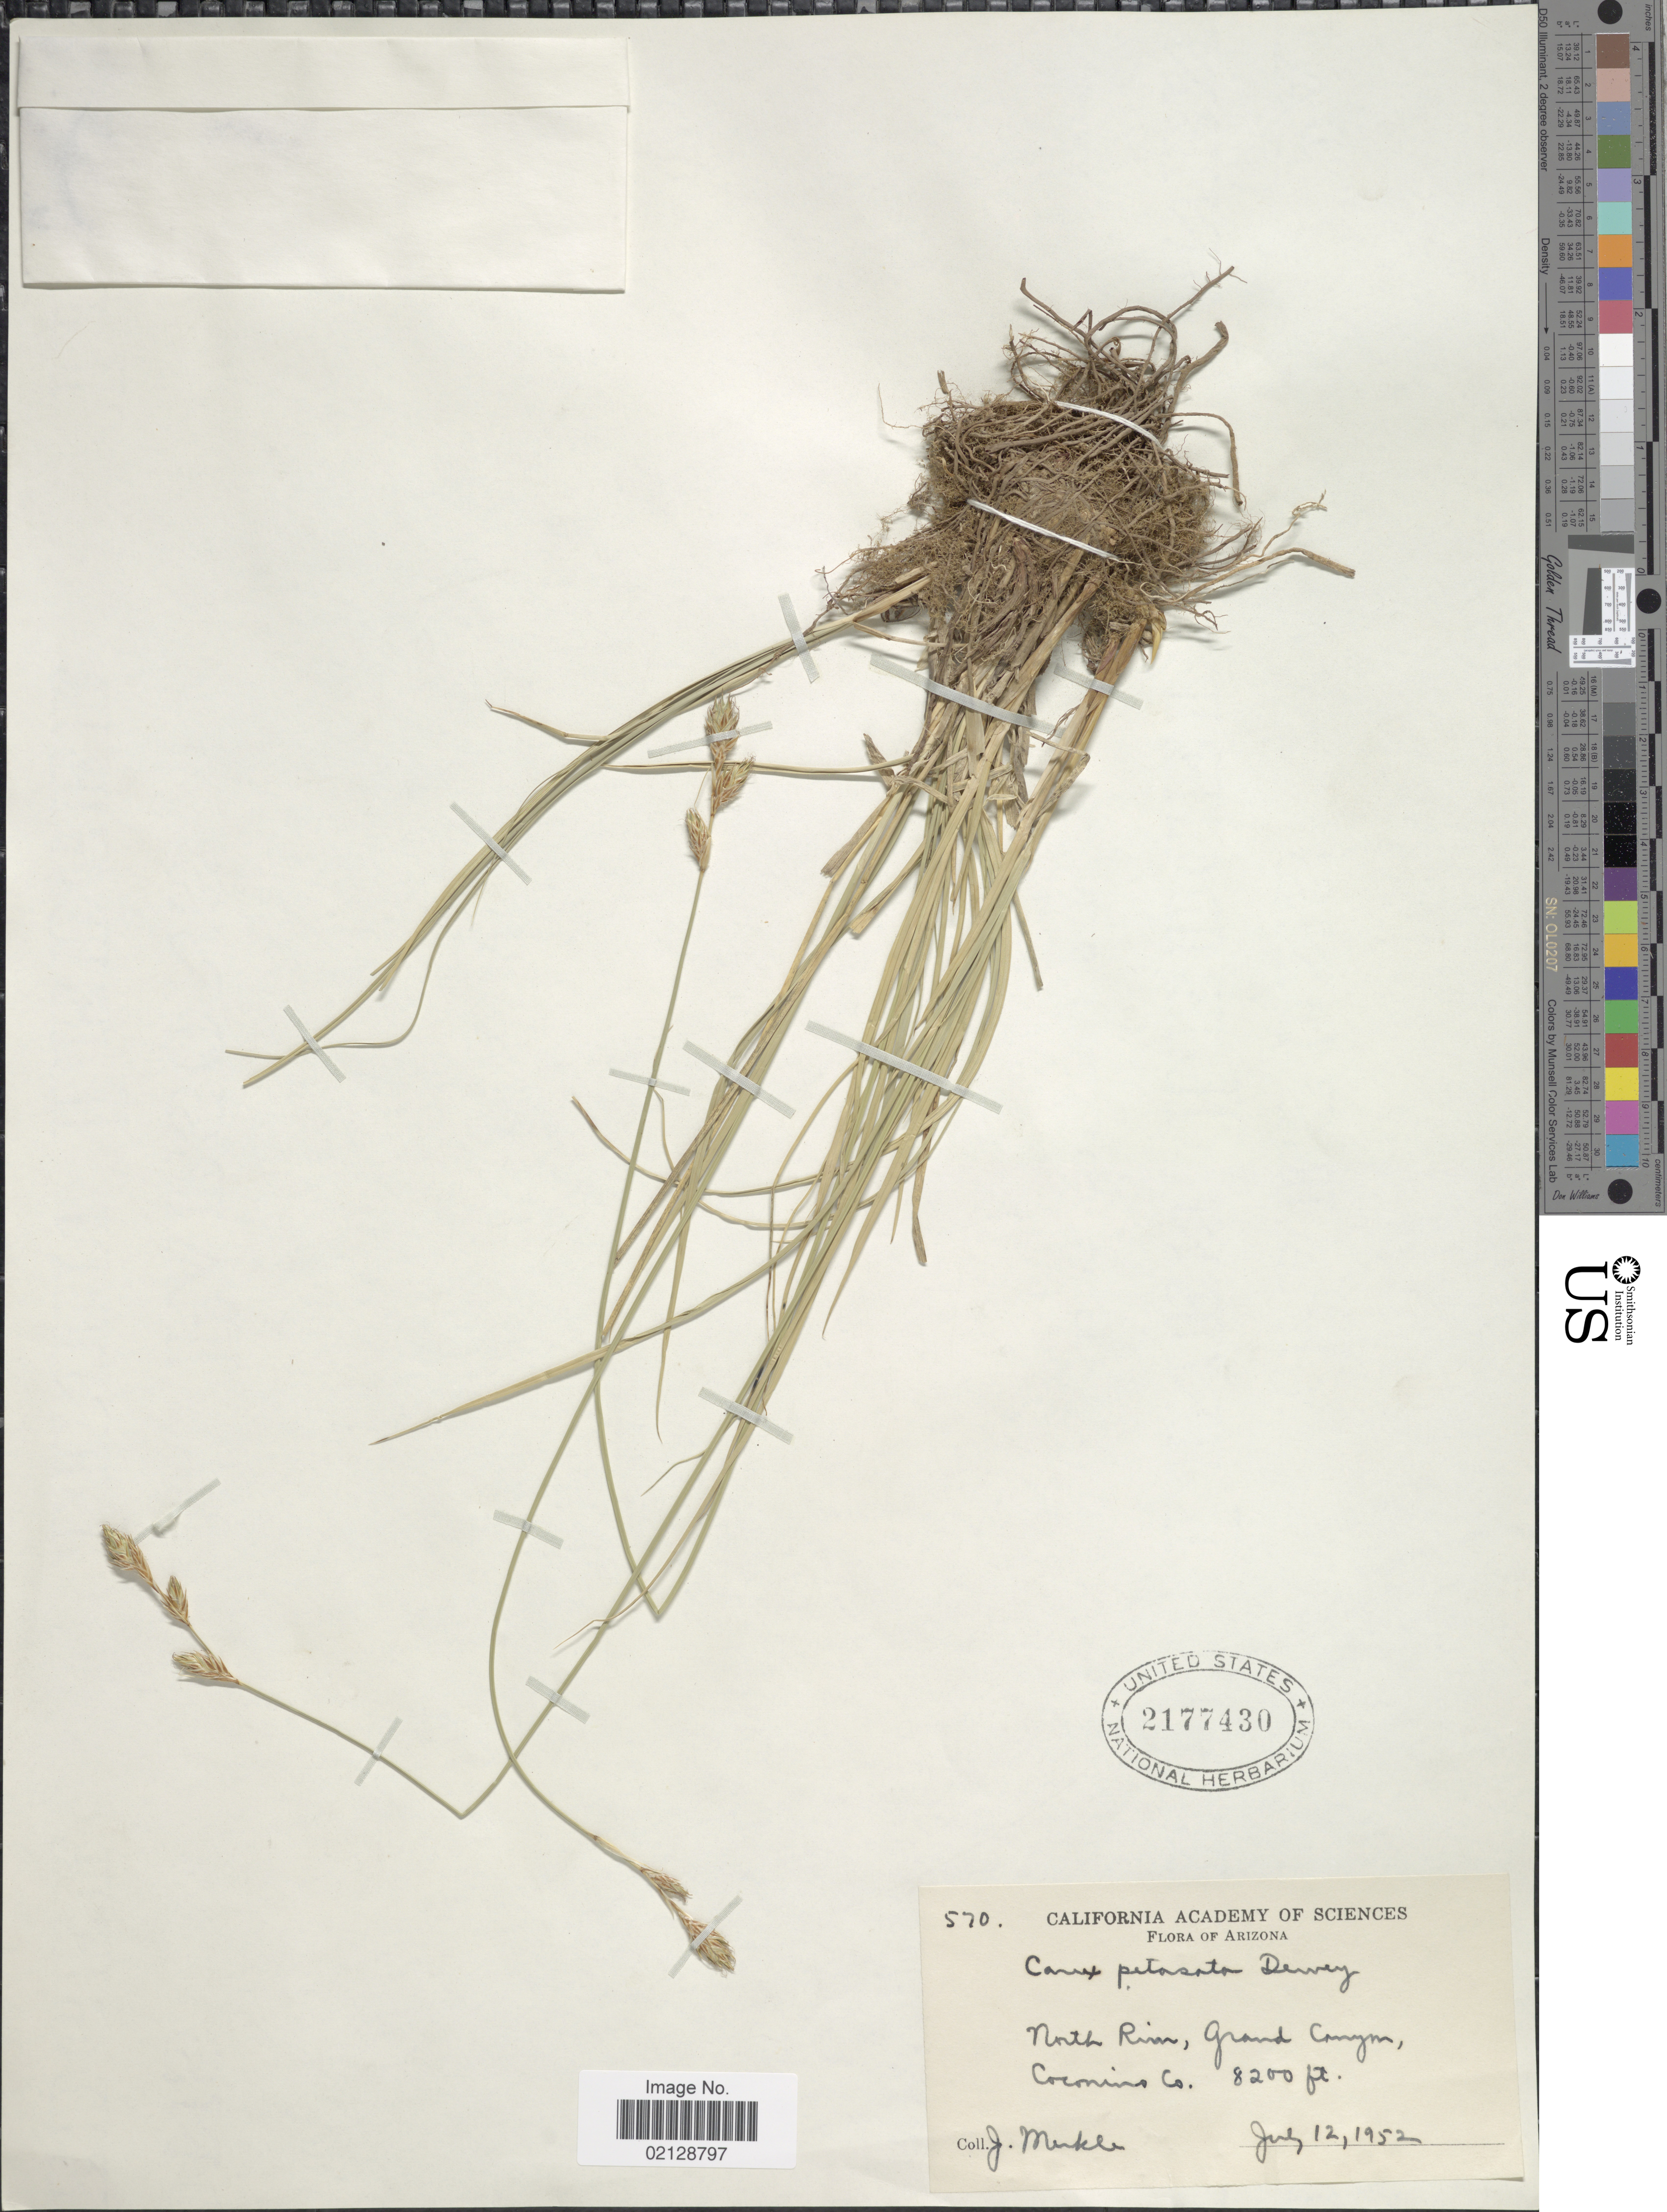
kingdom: Plantae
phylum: Tracheophyta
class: Liliopsida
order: Poales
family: Cyperaceae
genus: Carex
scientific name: Carex petasata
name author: Dewey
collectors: J. Merkle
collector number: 570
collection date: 1952-07-12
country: United States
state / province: Arizona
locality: North Rim, Grand Canyon, Coconino Co.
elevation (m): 2499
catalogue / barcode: US 2177430